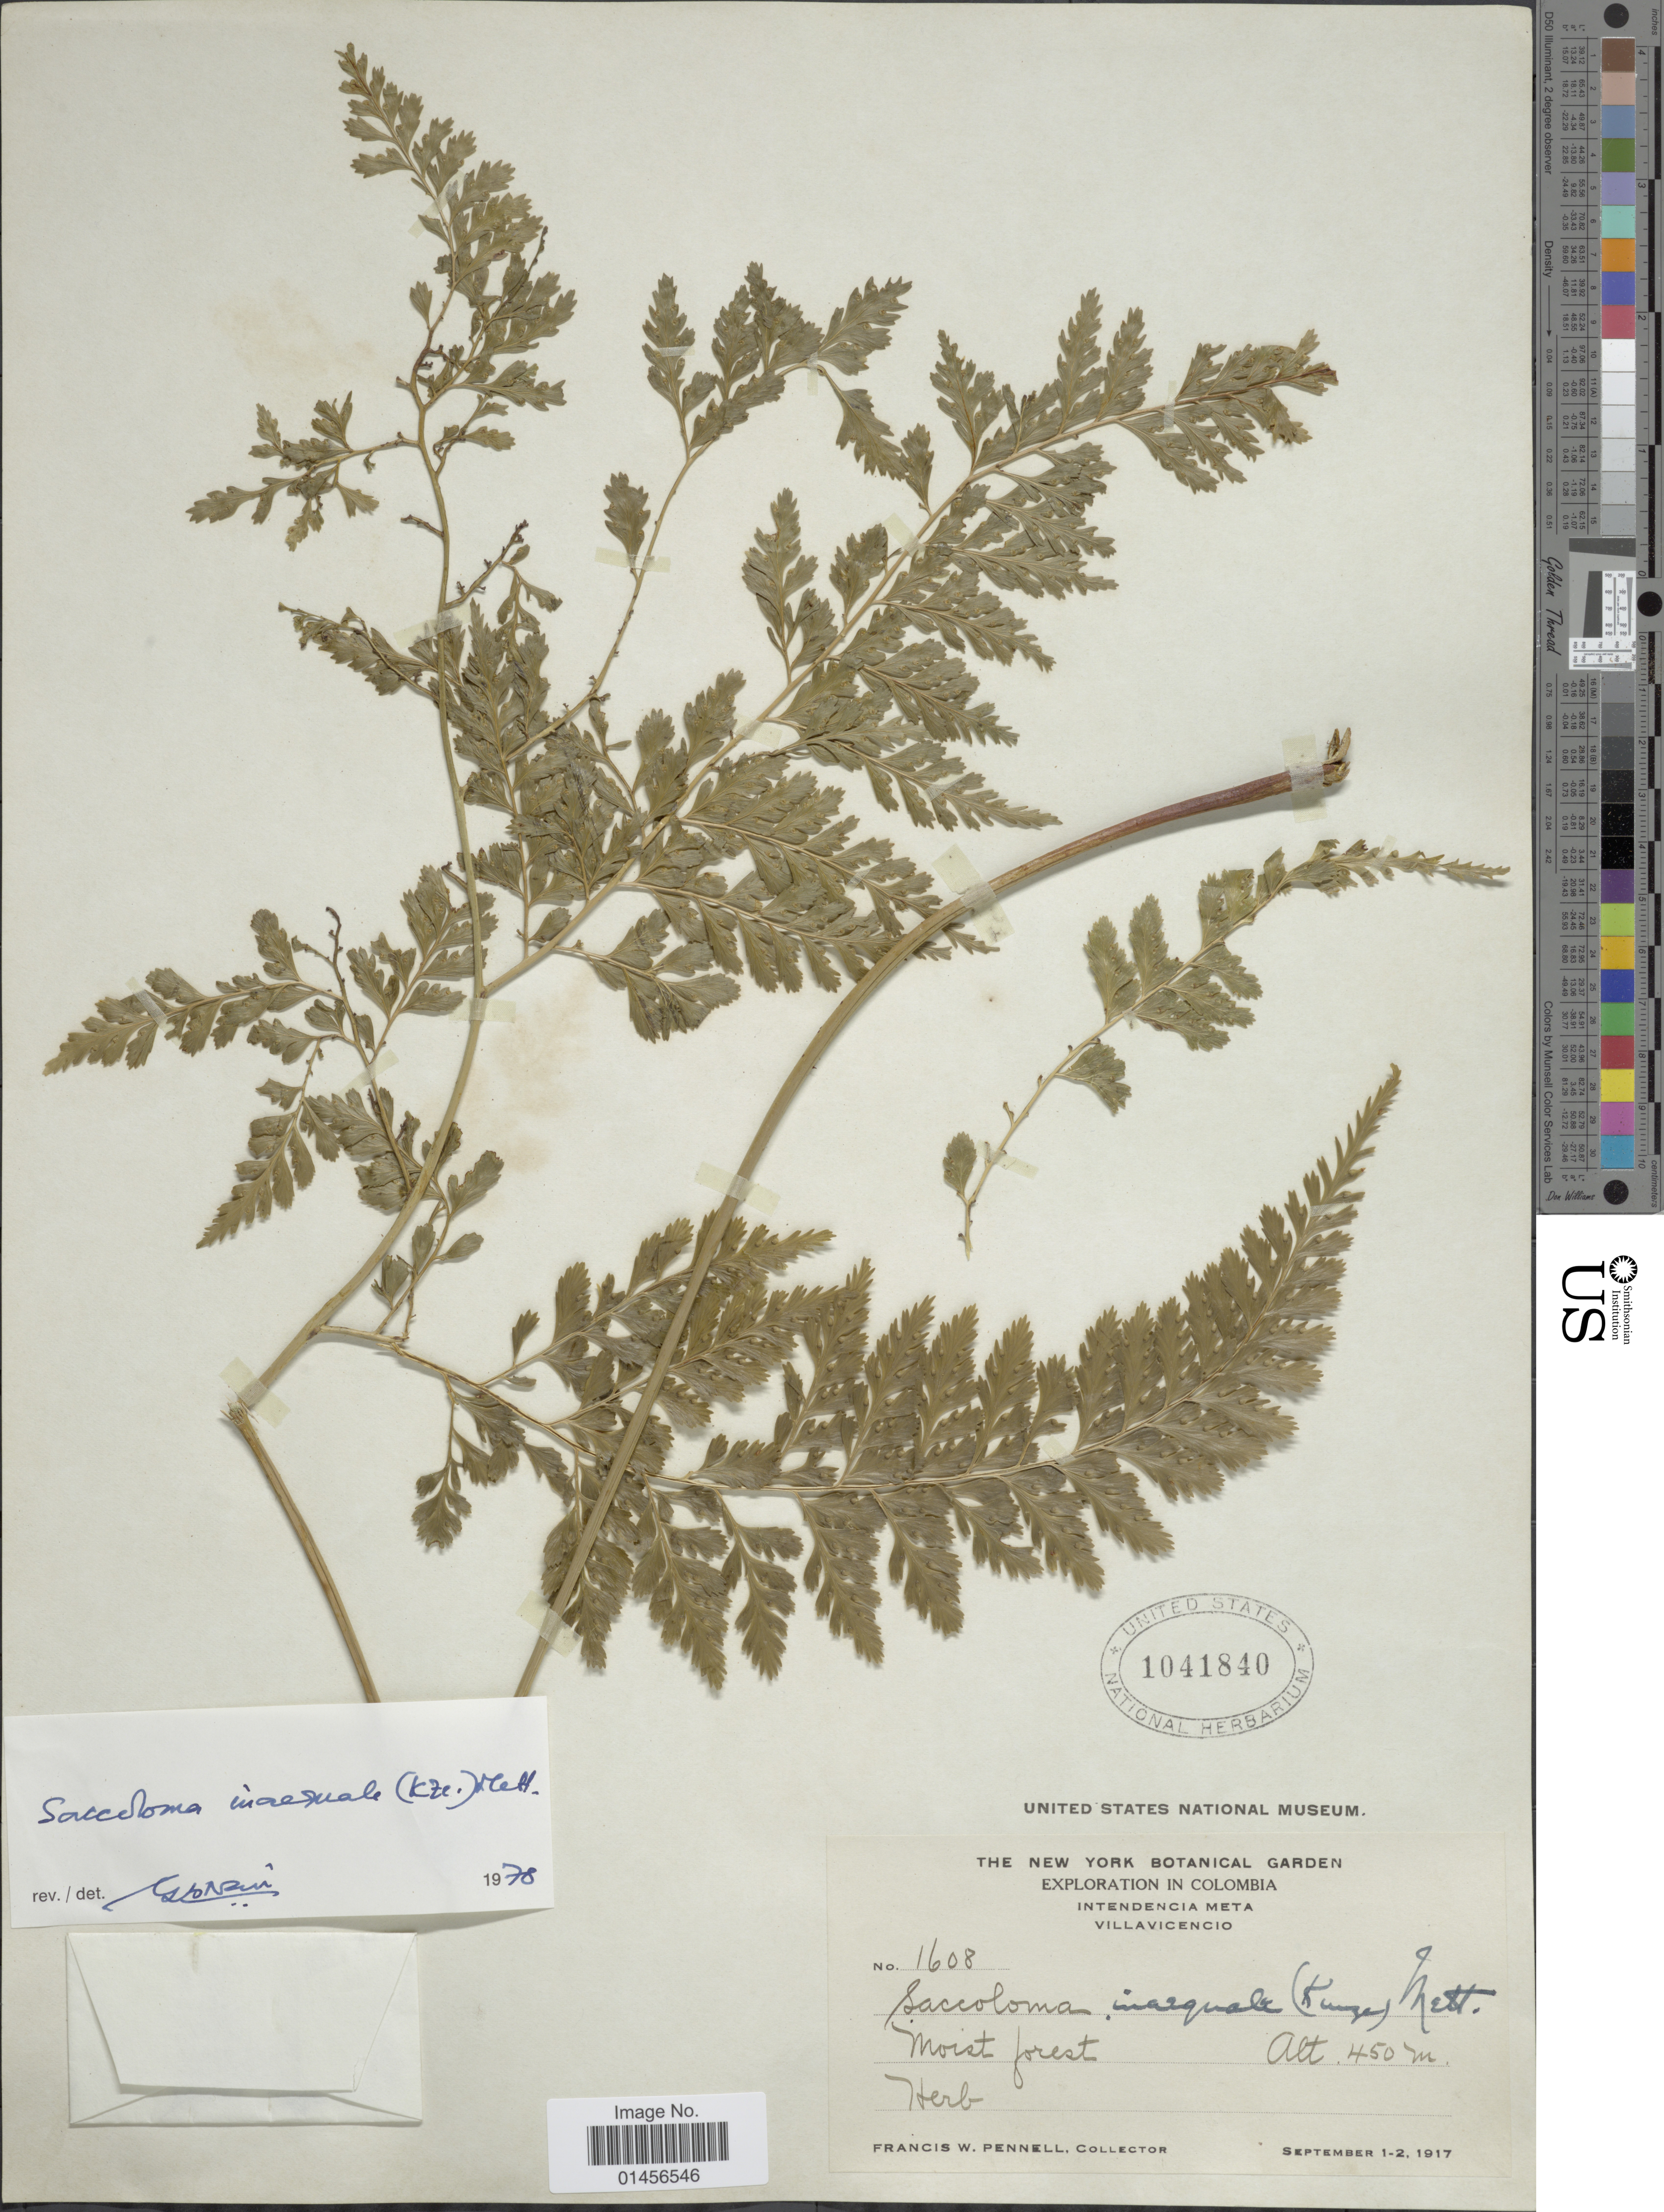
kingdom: Plantae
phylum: Tracheophyta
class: Polypodiopsida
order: Polypodiales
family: Saccolomataceae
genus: Saccoloma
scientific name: Saccoloma inaequale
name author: (Kunze) Mett.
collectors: F. W. Pennell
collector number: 1608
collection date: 1917-09-01/1917-09-02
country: Colombia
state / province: Meta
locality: Villavicencio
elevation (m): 450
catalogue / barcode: US 1041840